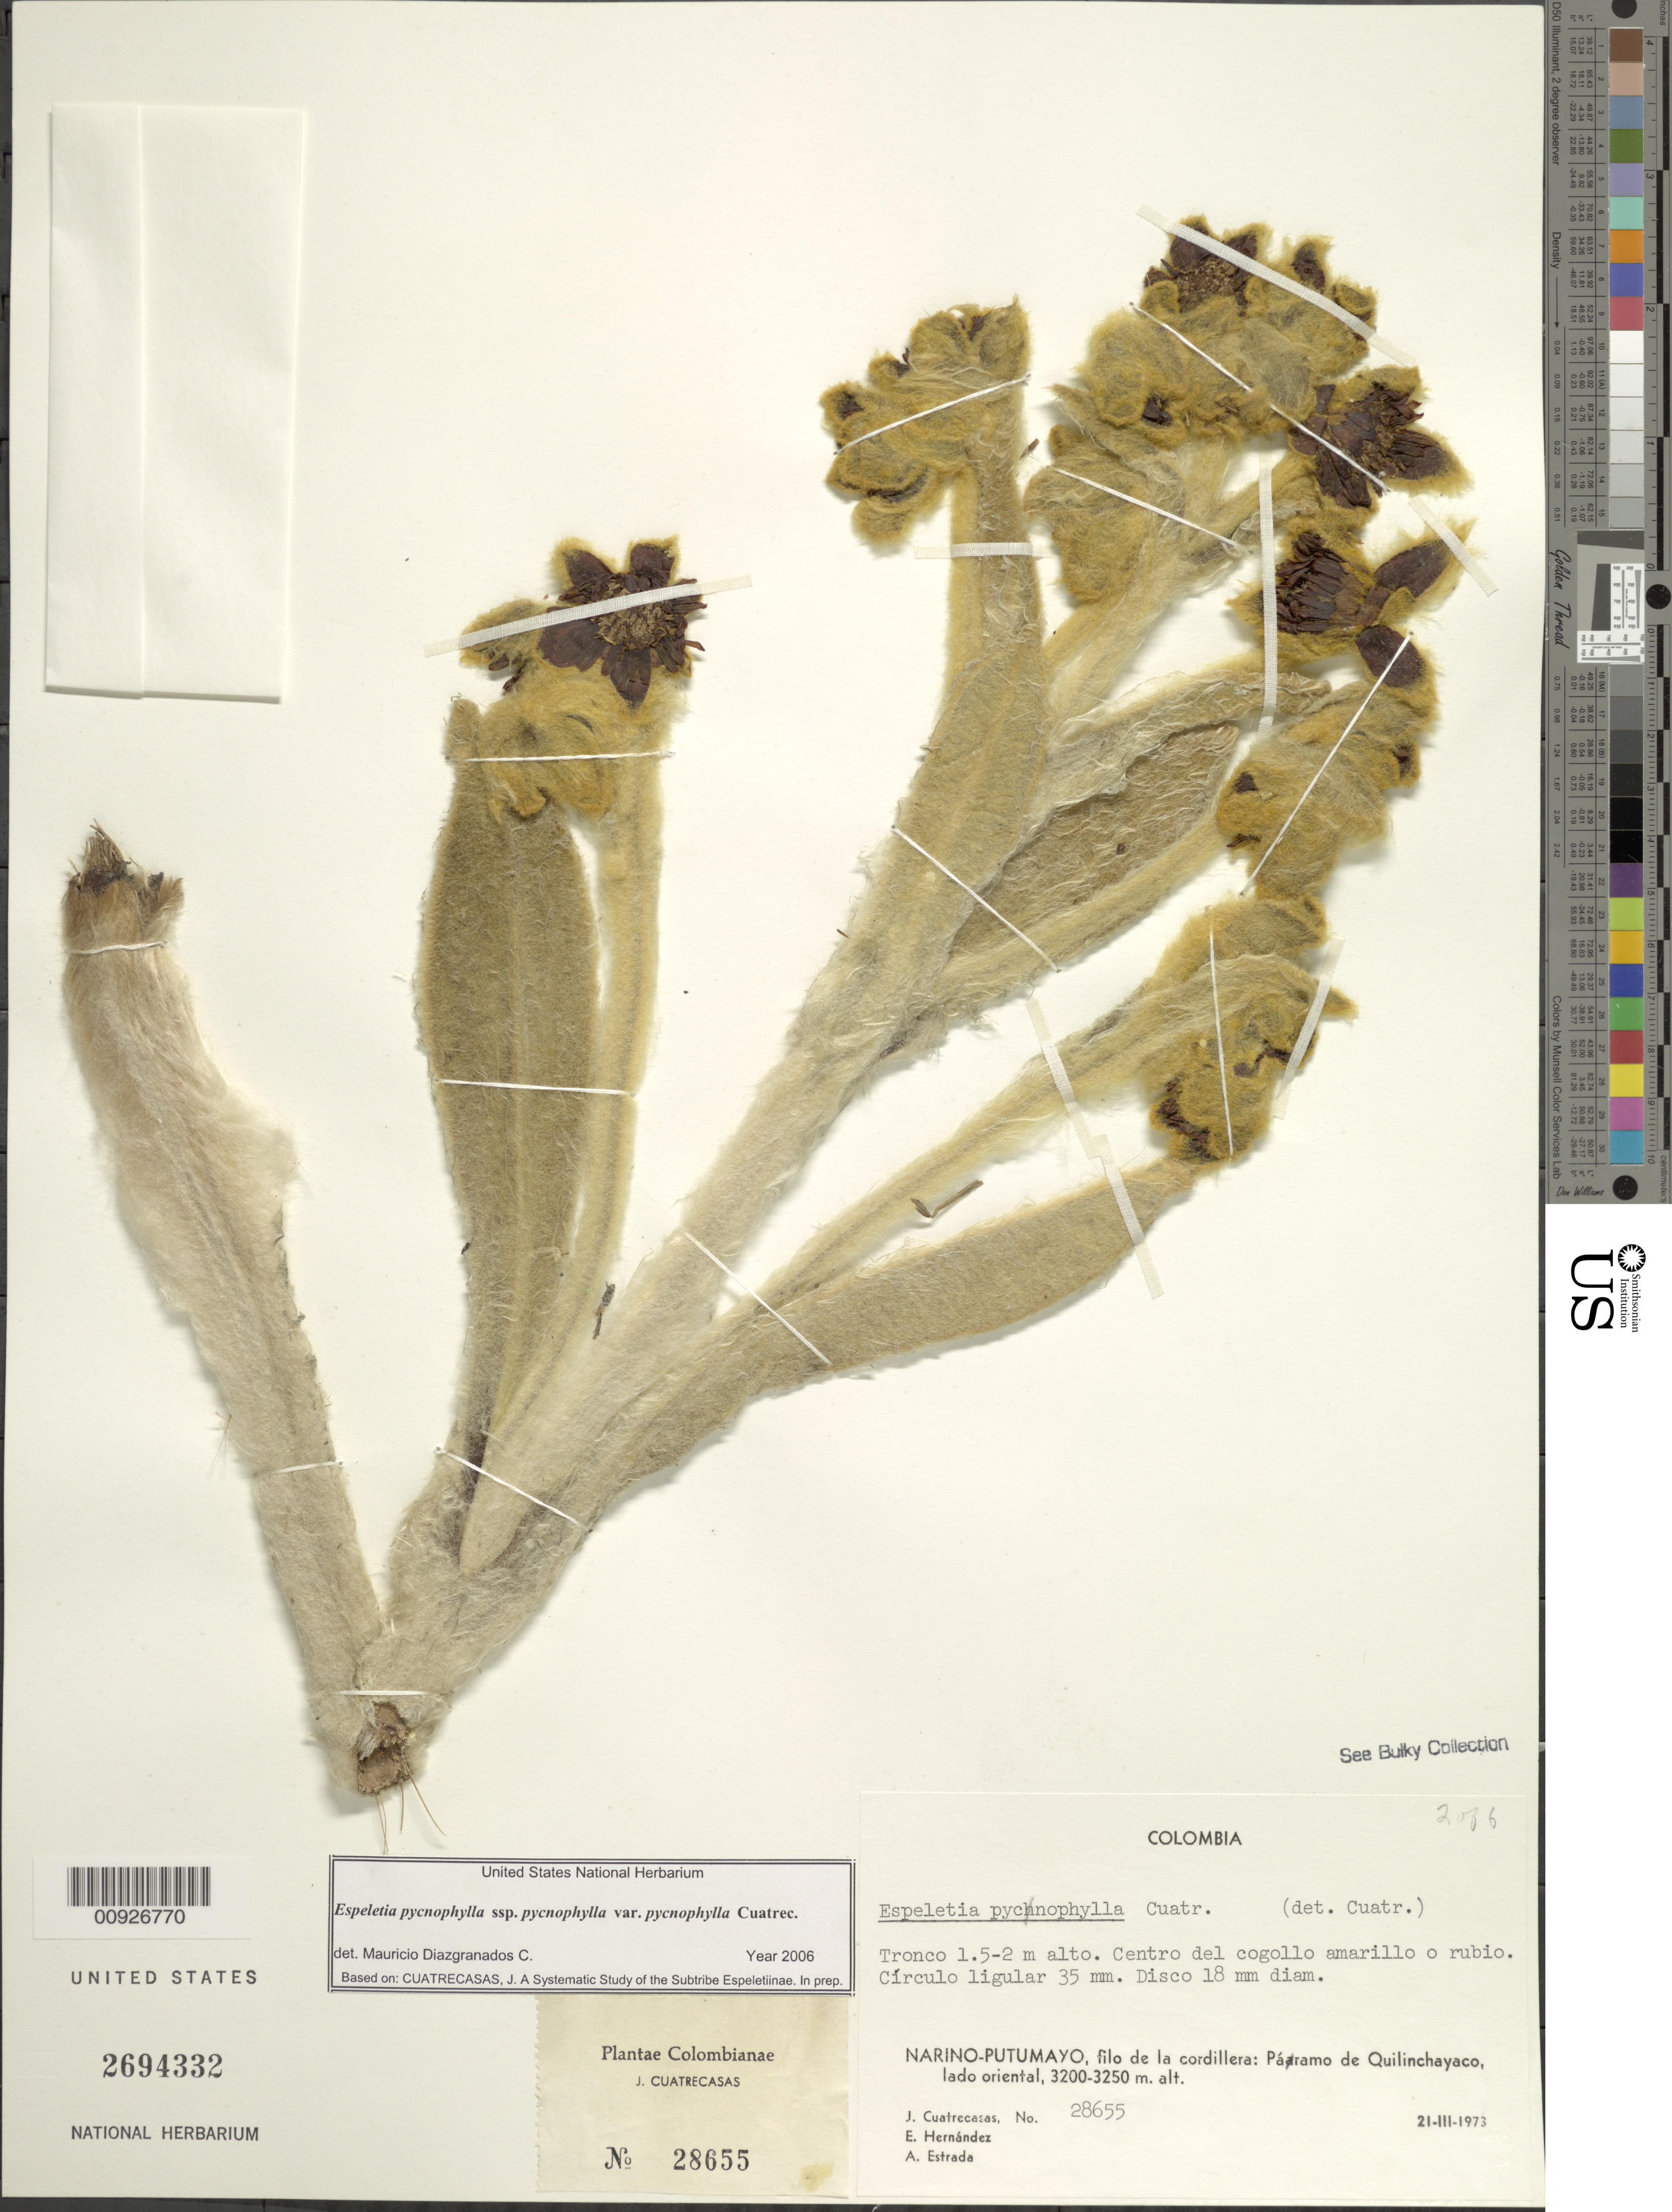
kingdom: Plantae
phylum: Tracheophyta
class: Magnoliopsida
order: Asterales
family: Asteraceae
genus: Espeletia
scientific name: Espeletia pycnophylla var. pycnophylla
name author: Cuatrec.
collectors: J. Cuatrecasas, E. Hernández & A. Estrada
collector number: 28655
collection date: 1973-03-21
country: Colombia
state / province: Putumayo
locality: Paramo de Quilinchayaco. Filo de La Cordillera, Páramo de Quilinchayaco, Lado Occidental.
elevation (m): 3200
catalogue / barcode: US 2694332